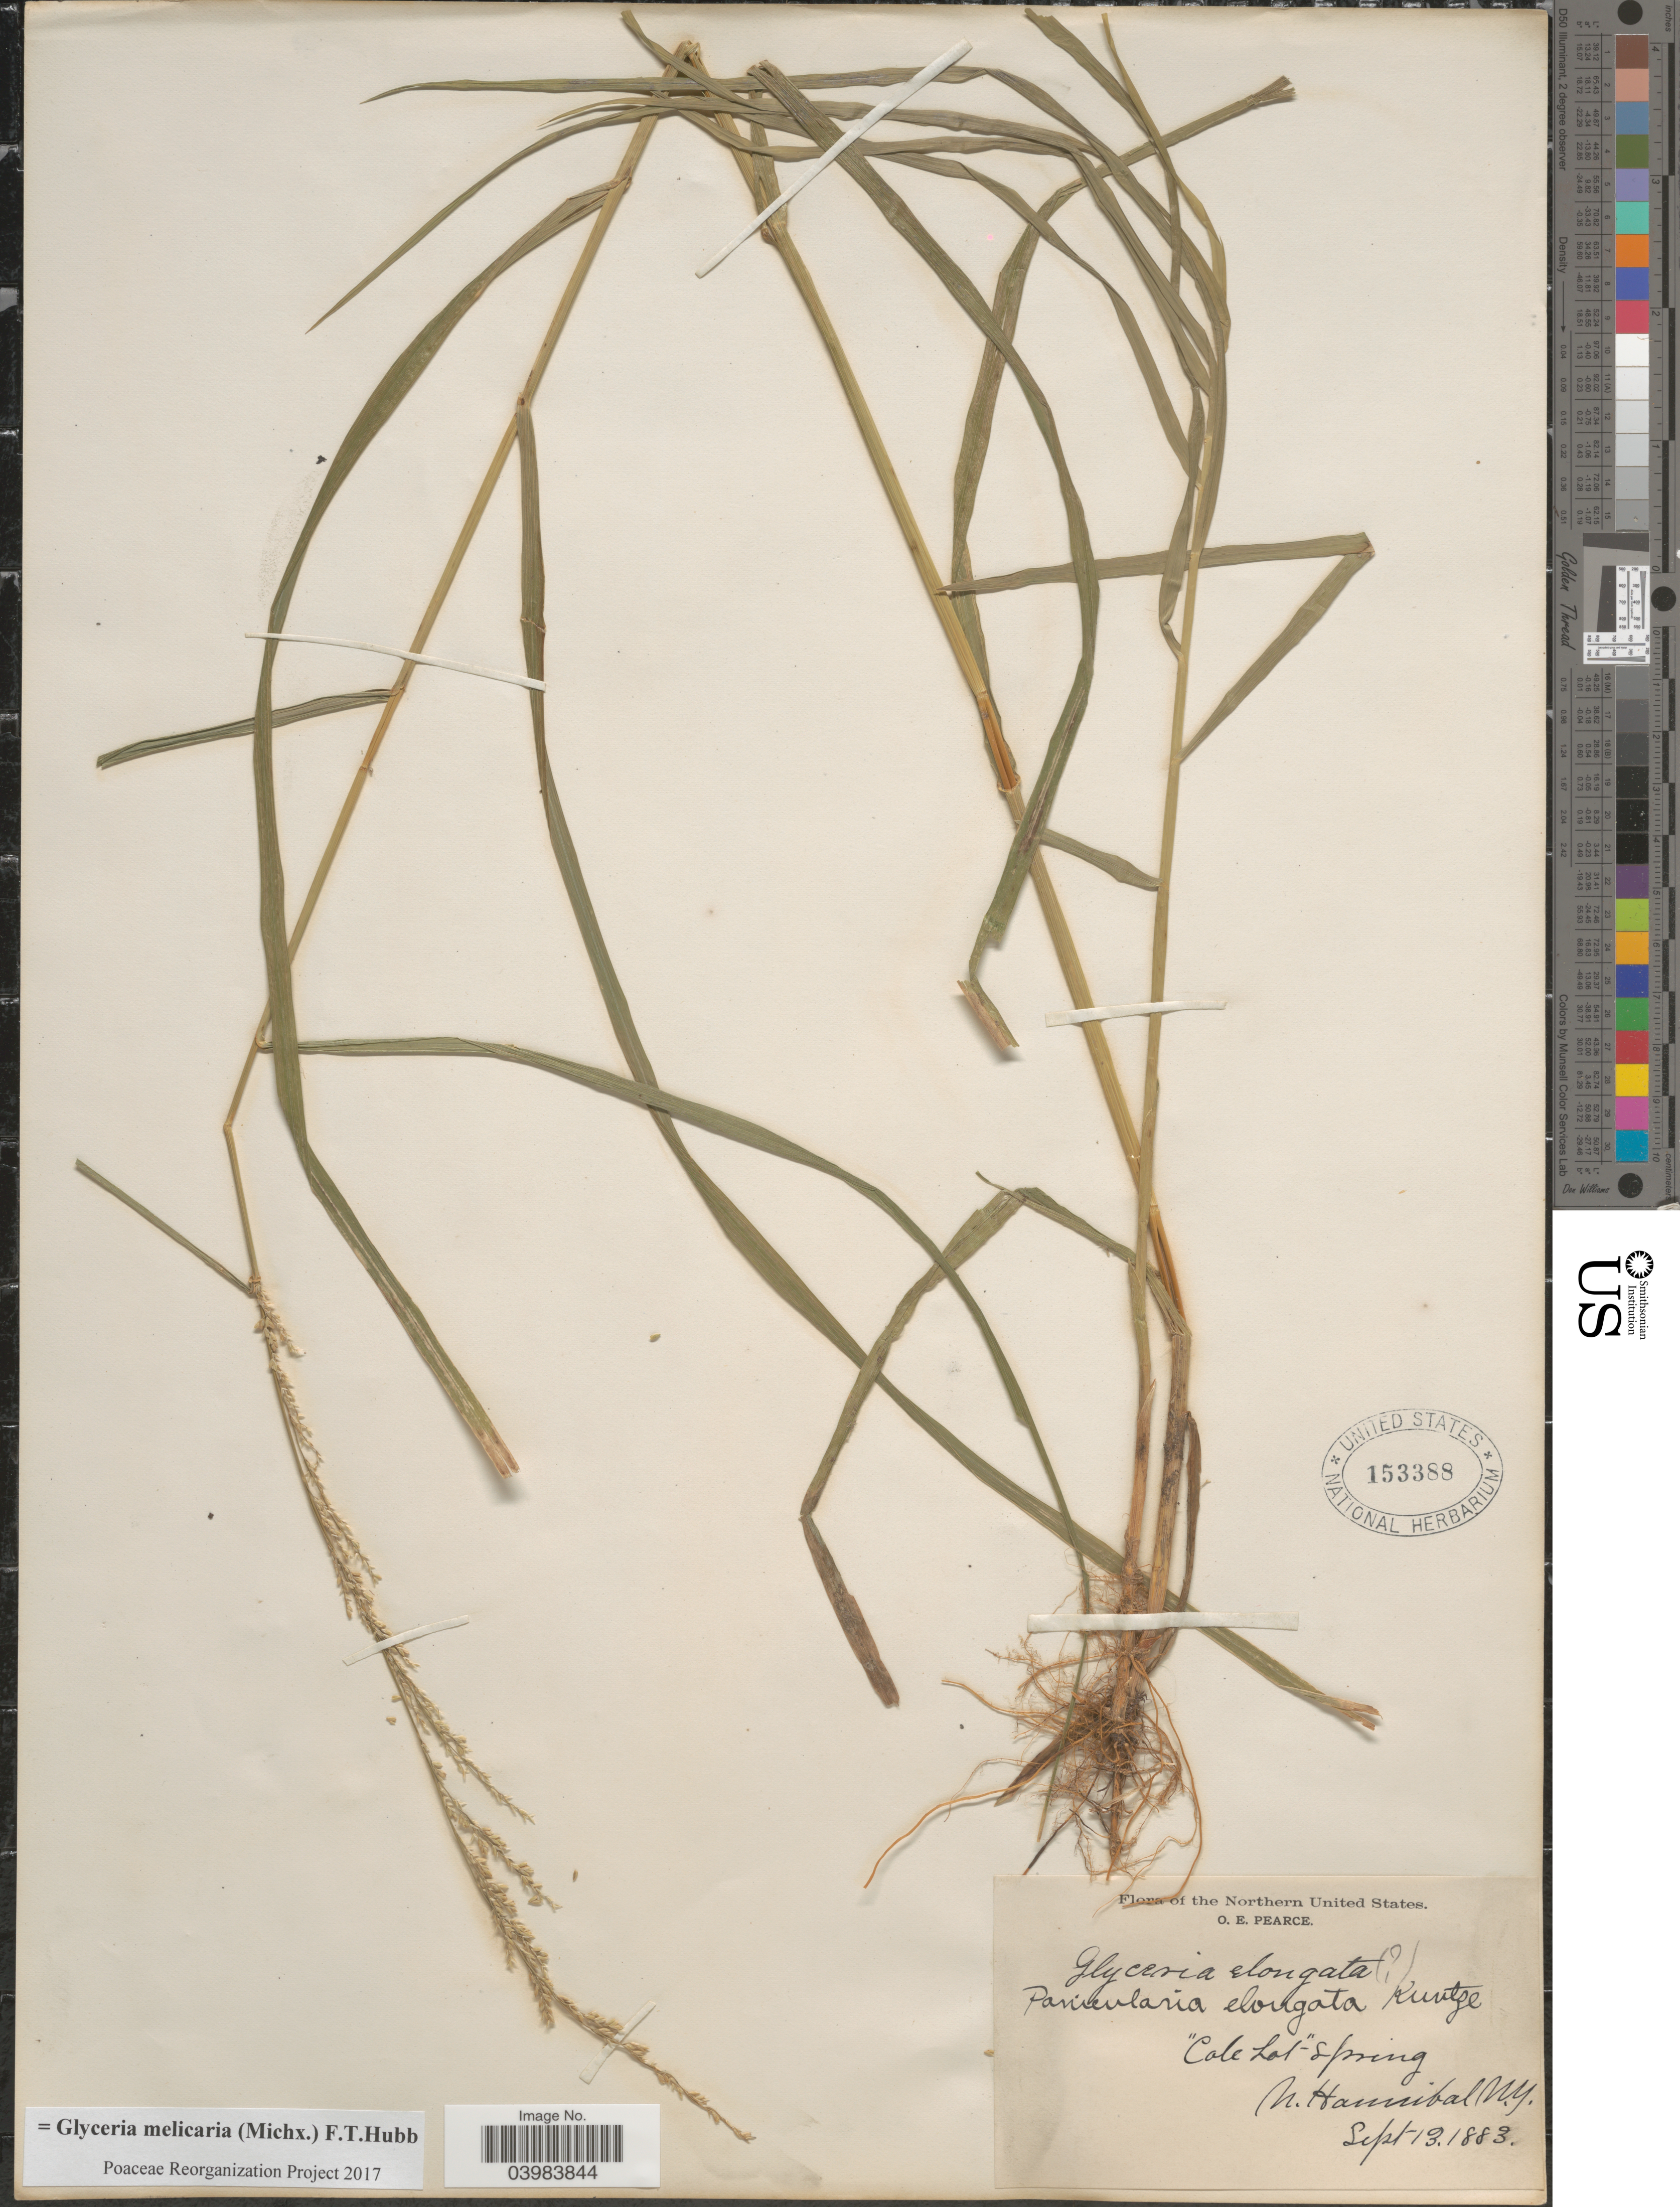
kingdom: Plantae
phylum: Tracheophyta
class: Liliopsida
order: Poales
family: Poaceae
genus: Glyceria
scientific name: Glyceria melicaria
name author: (Michx.) F.T. Hubb.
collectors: O. E. Pearce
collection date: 1883-09-13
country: United States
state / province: New York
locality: Northern United States. "Cole Lot" Spring. N. Hannibal.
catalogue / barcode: US 153388